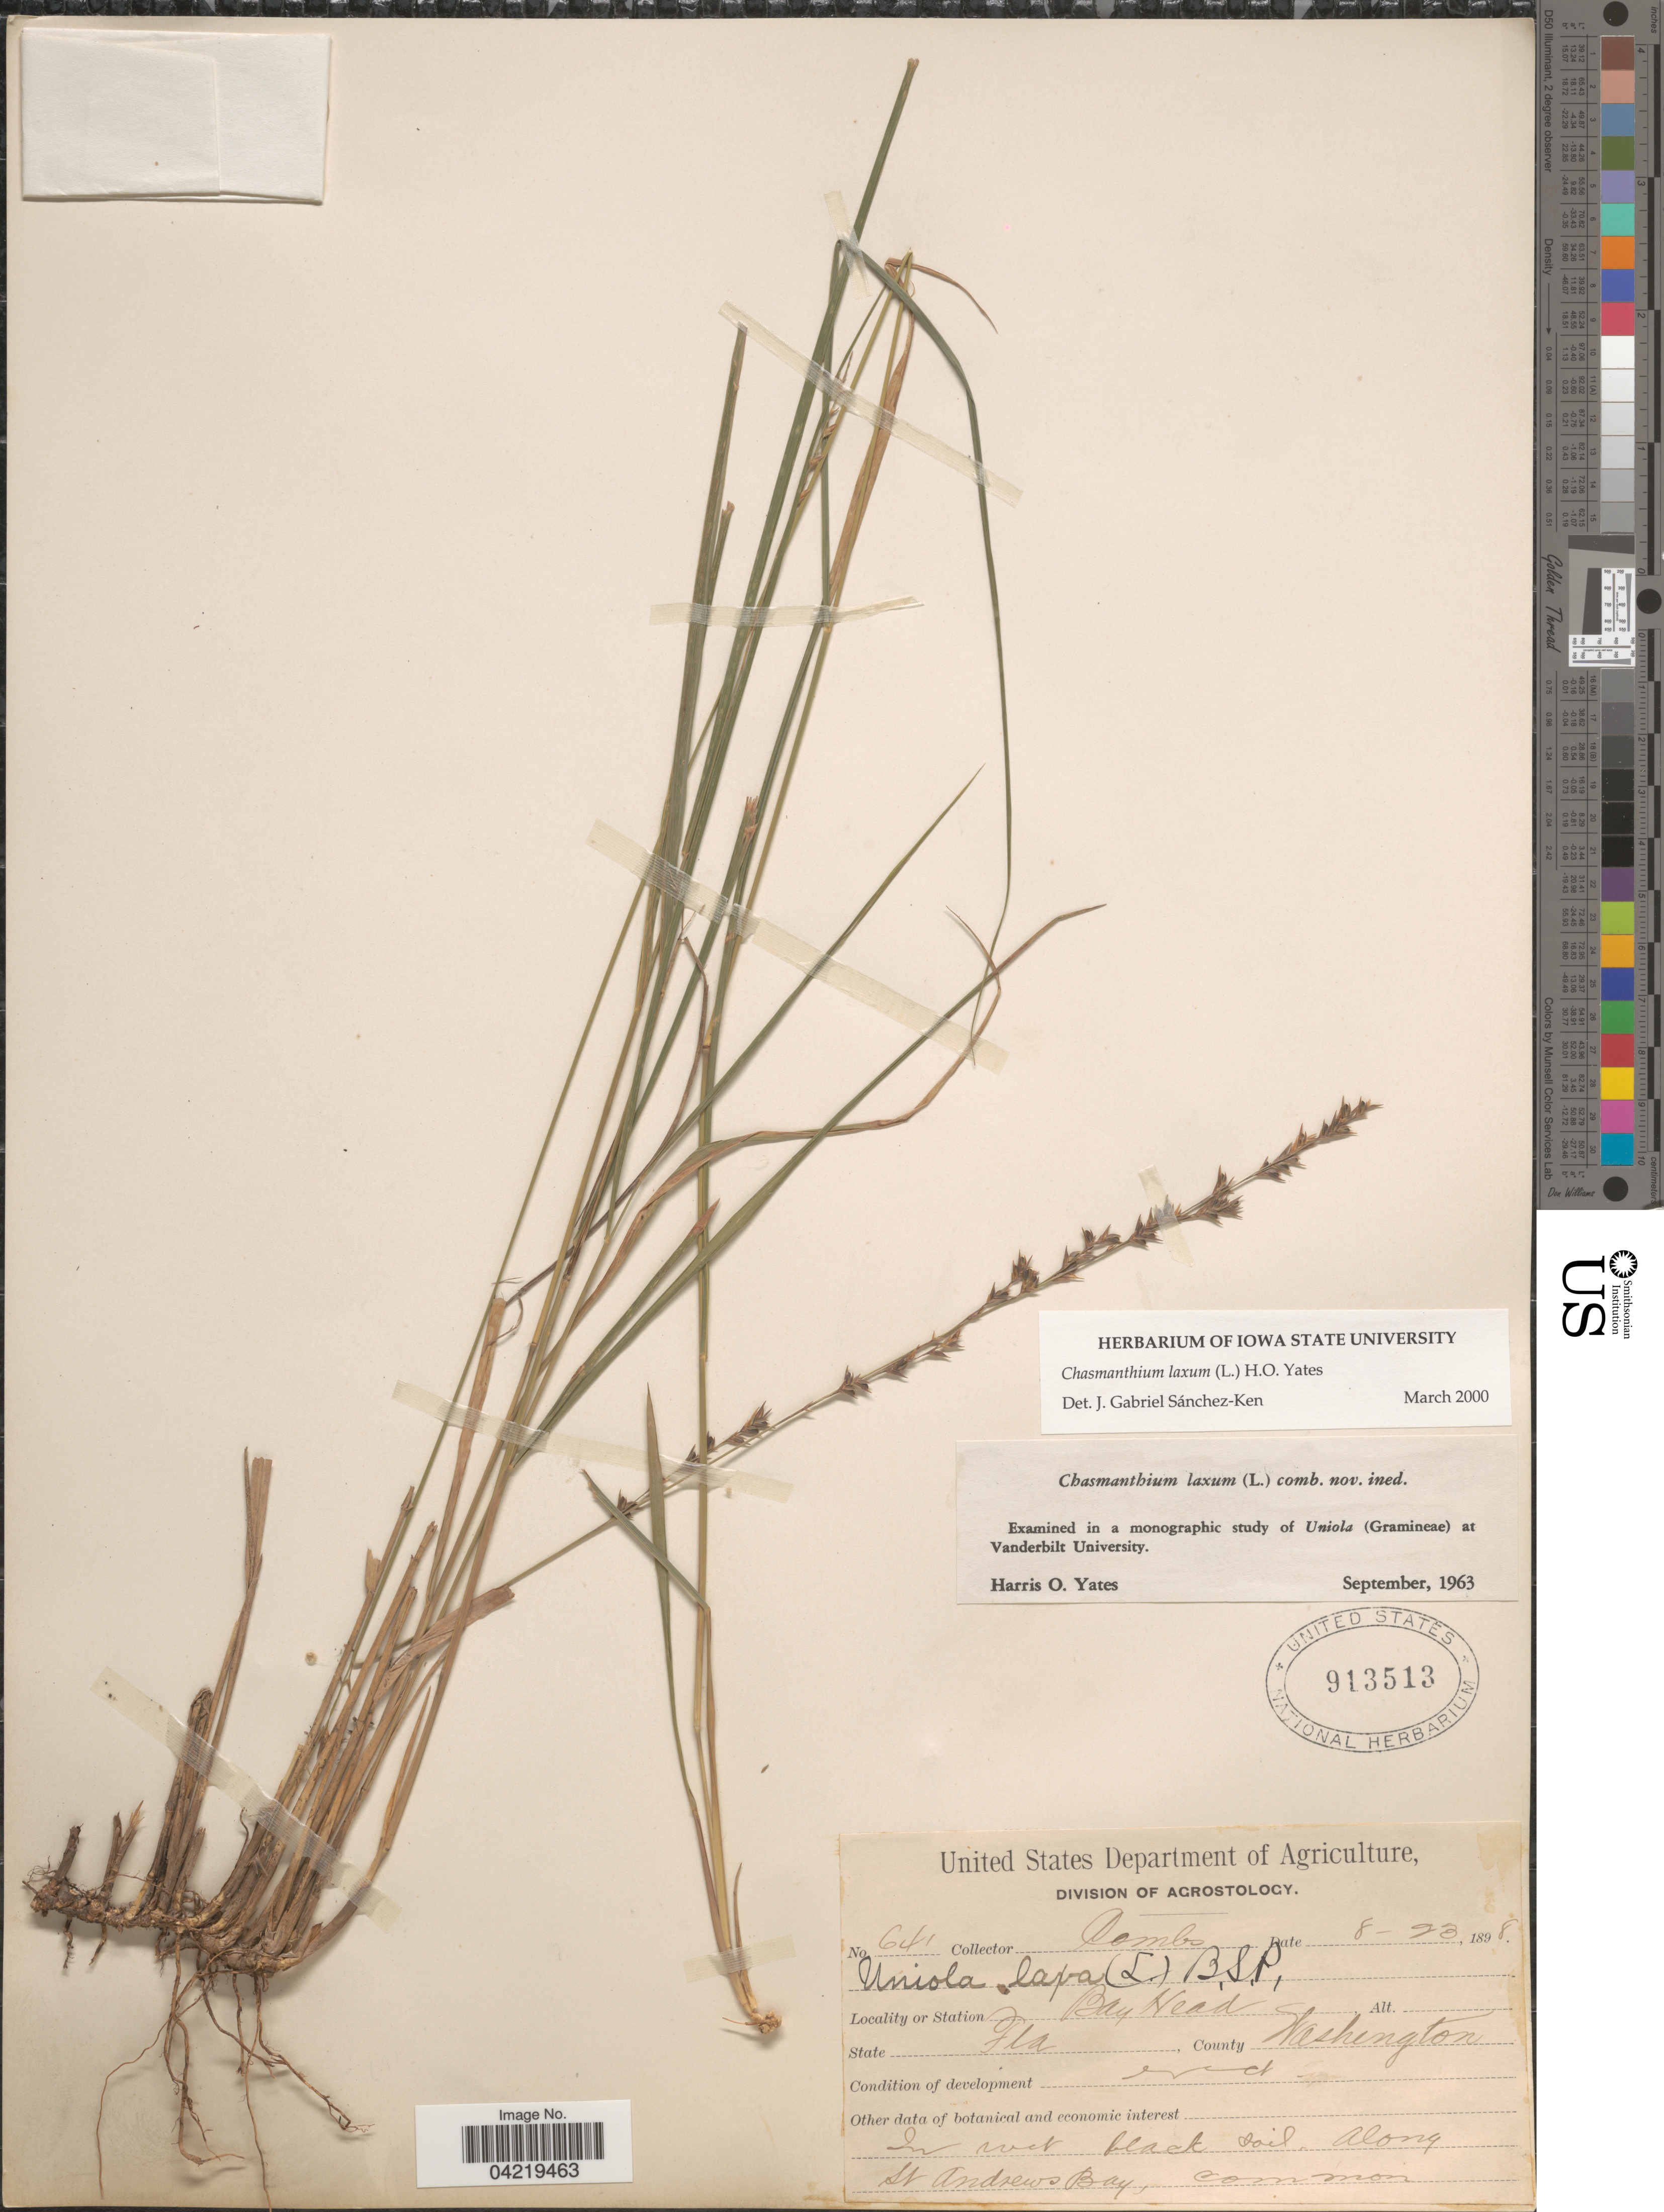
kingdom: Plantae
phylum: Tracheophyta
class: Liliopsida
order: Poales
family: Poaceae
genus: Chasmanthium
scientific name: Chasmanthium laxum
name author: (L.) H.O. Yates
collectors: -. Combs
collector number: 641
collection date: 1898-08-23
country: United States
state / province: Florida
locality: Bay Head. County Washington.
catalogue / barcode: US 913513